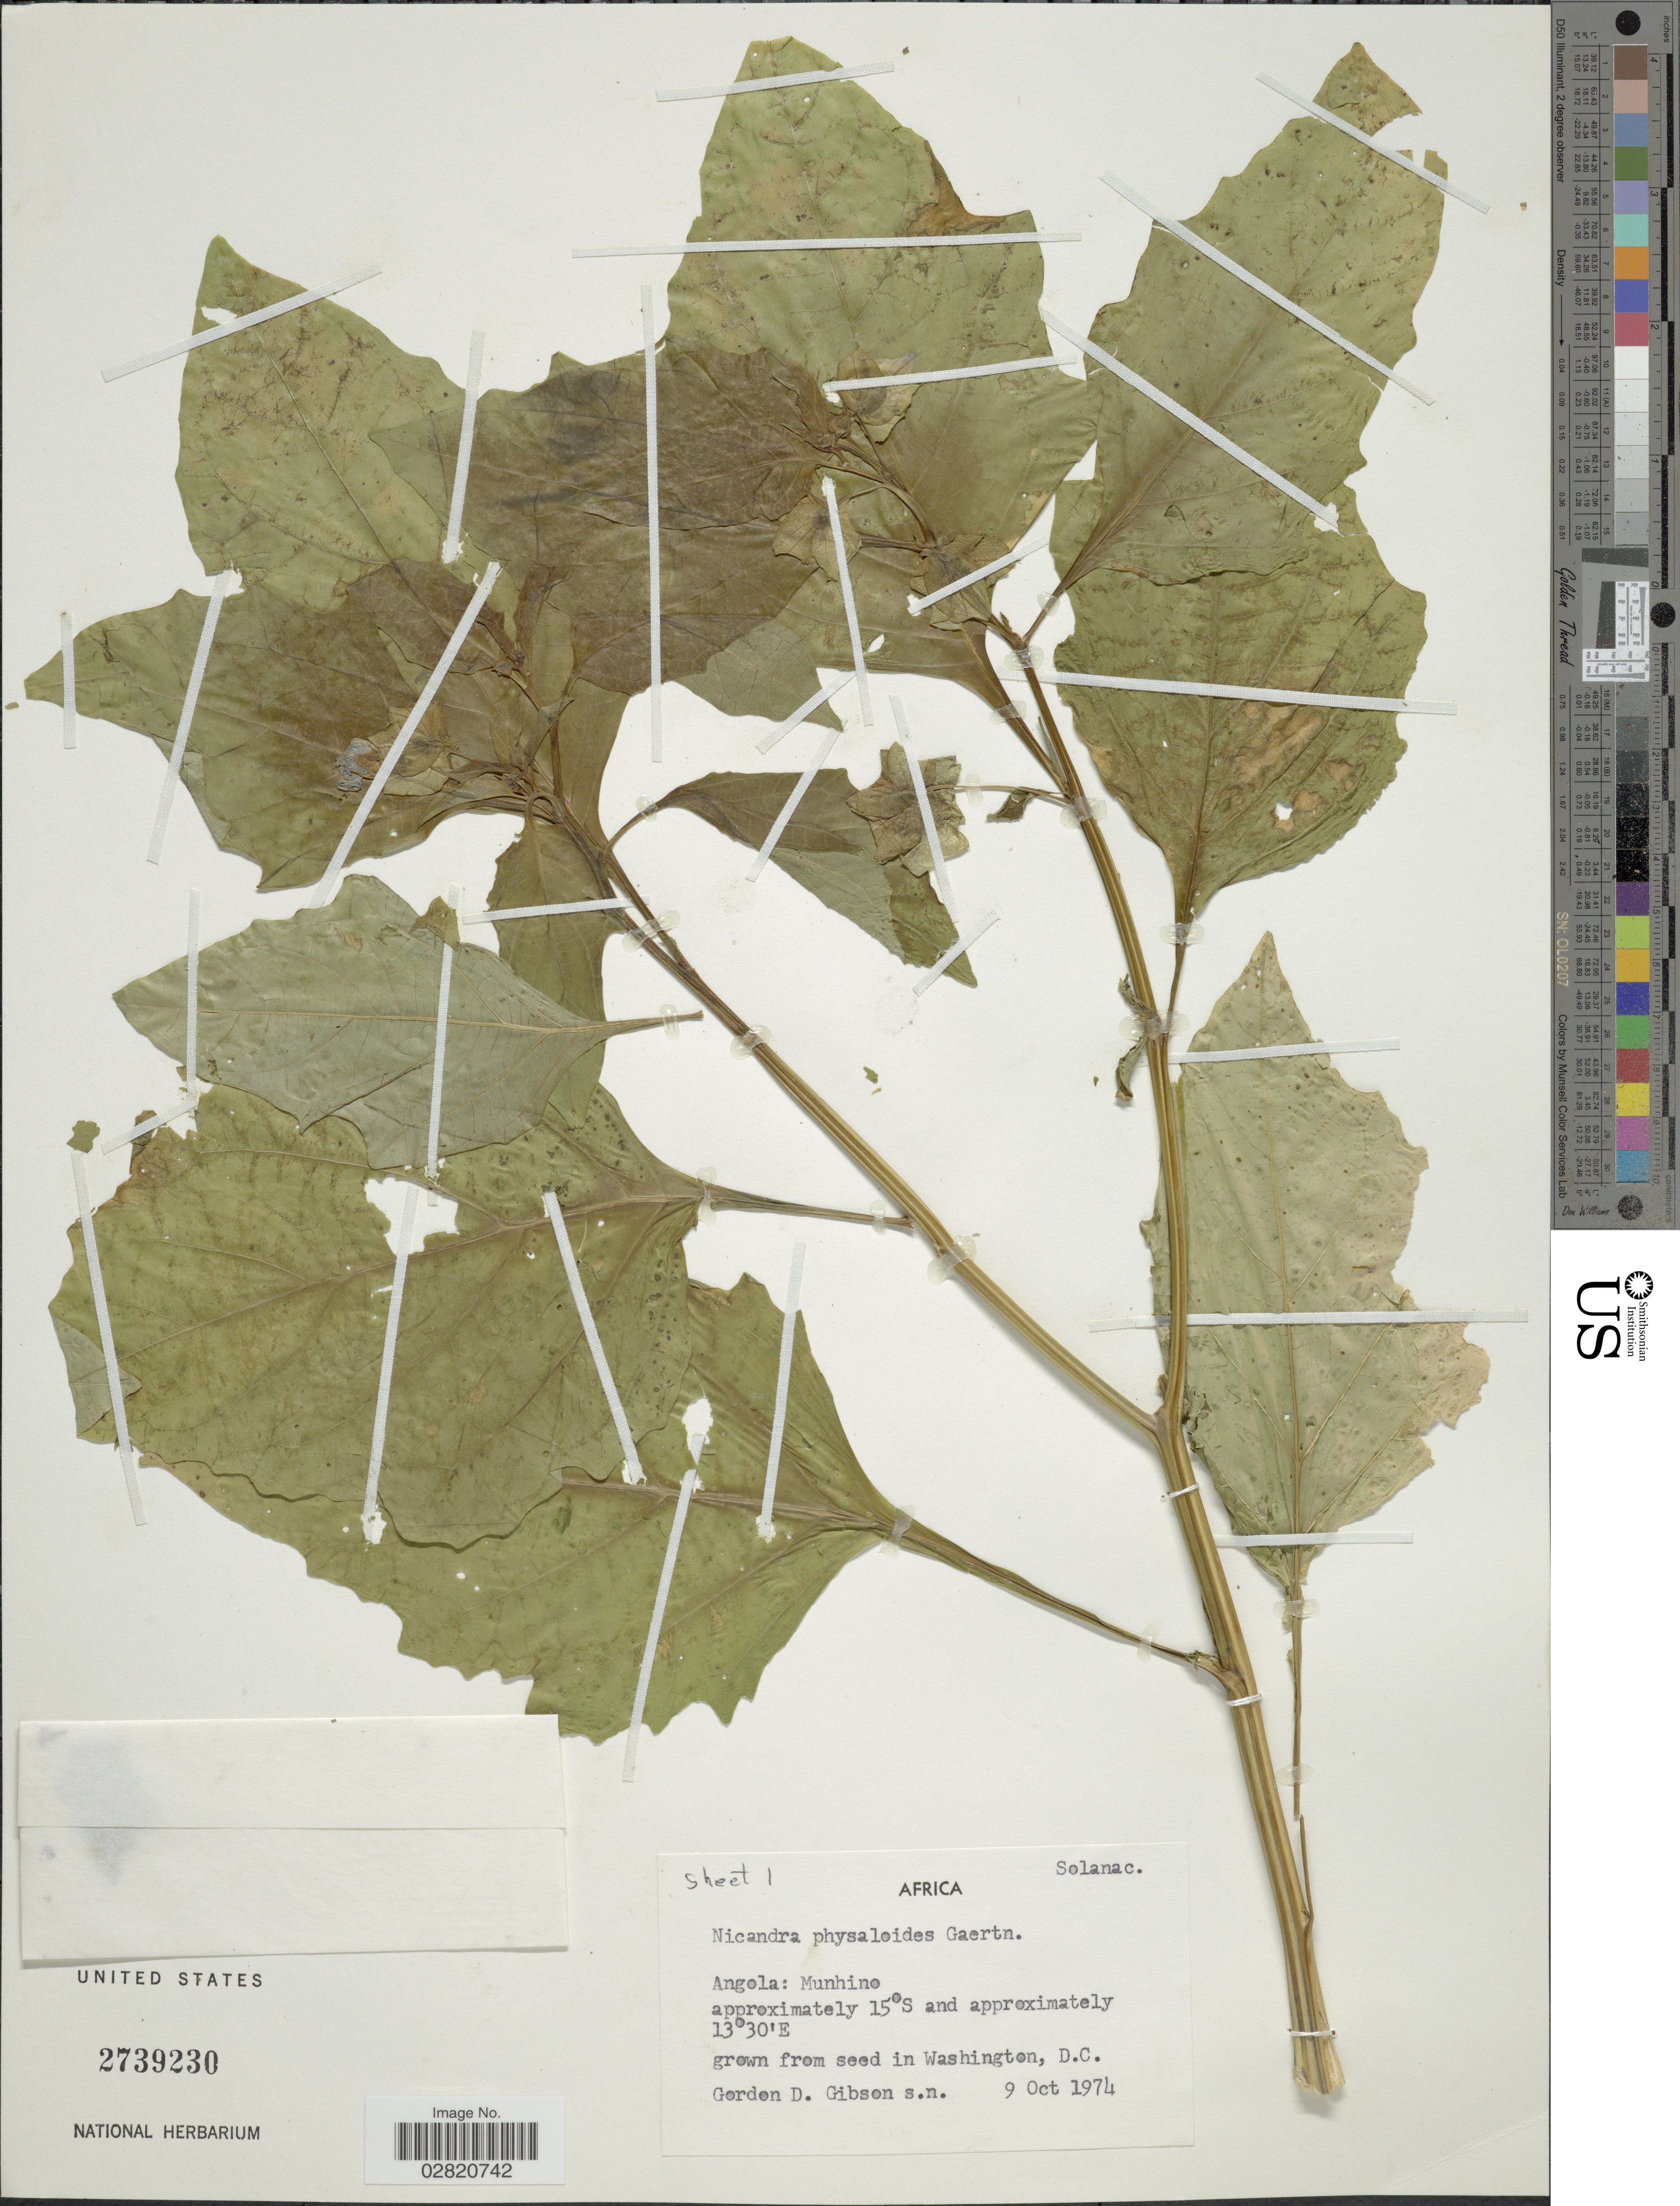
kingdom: Plantae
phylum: Tracheophyta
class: Magnoliopsida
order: Solanales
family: Solanaceae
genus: Nicandra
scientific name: Nicandra physalodes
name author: (L.) Gaertn.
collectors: G. D. Gibson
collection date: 1974-10-09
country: Angola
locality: Munhine.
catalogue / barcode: US 2739230